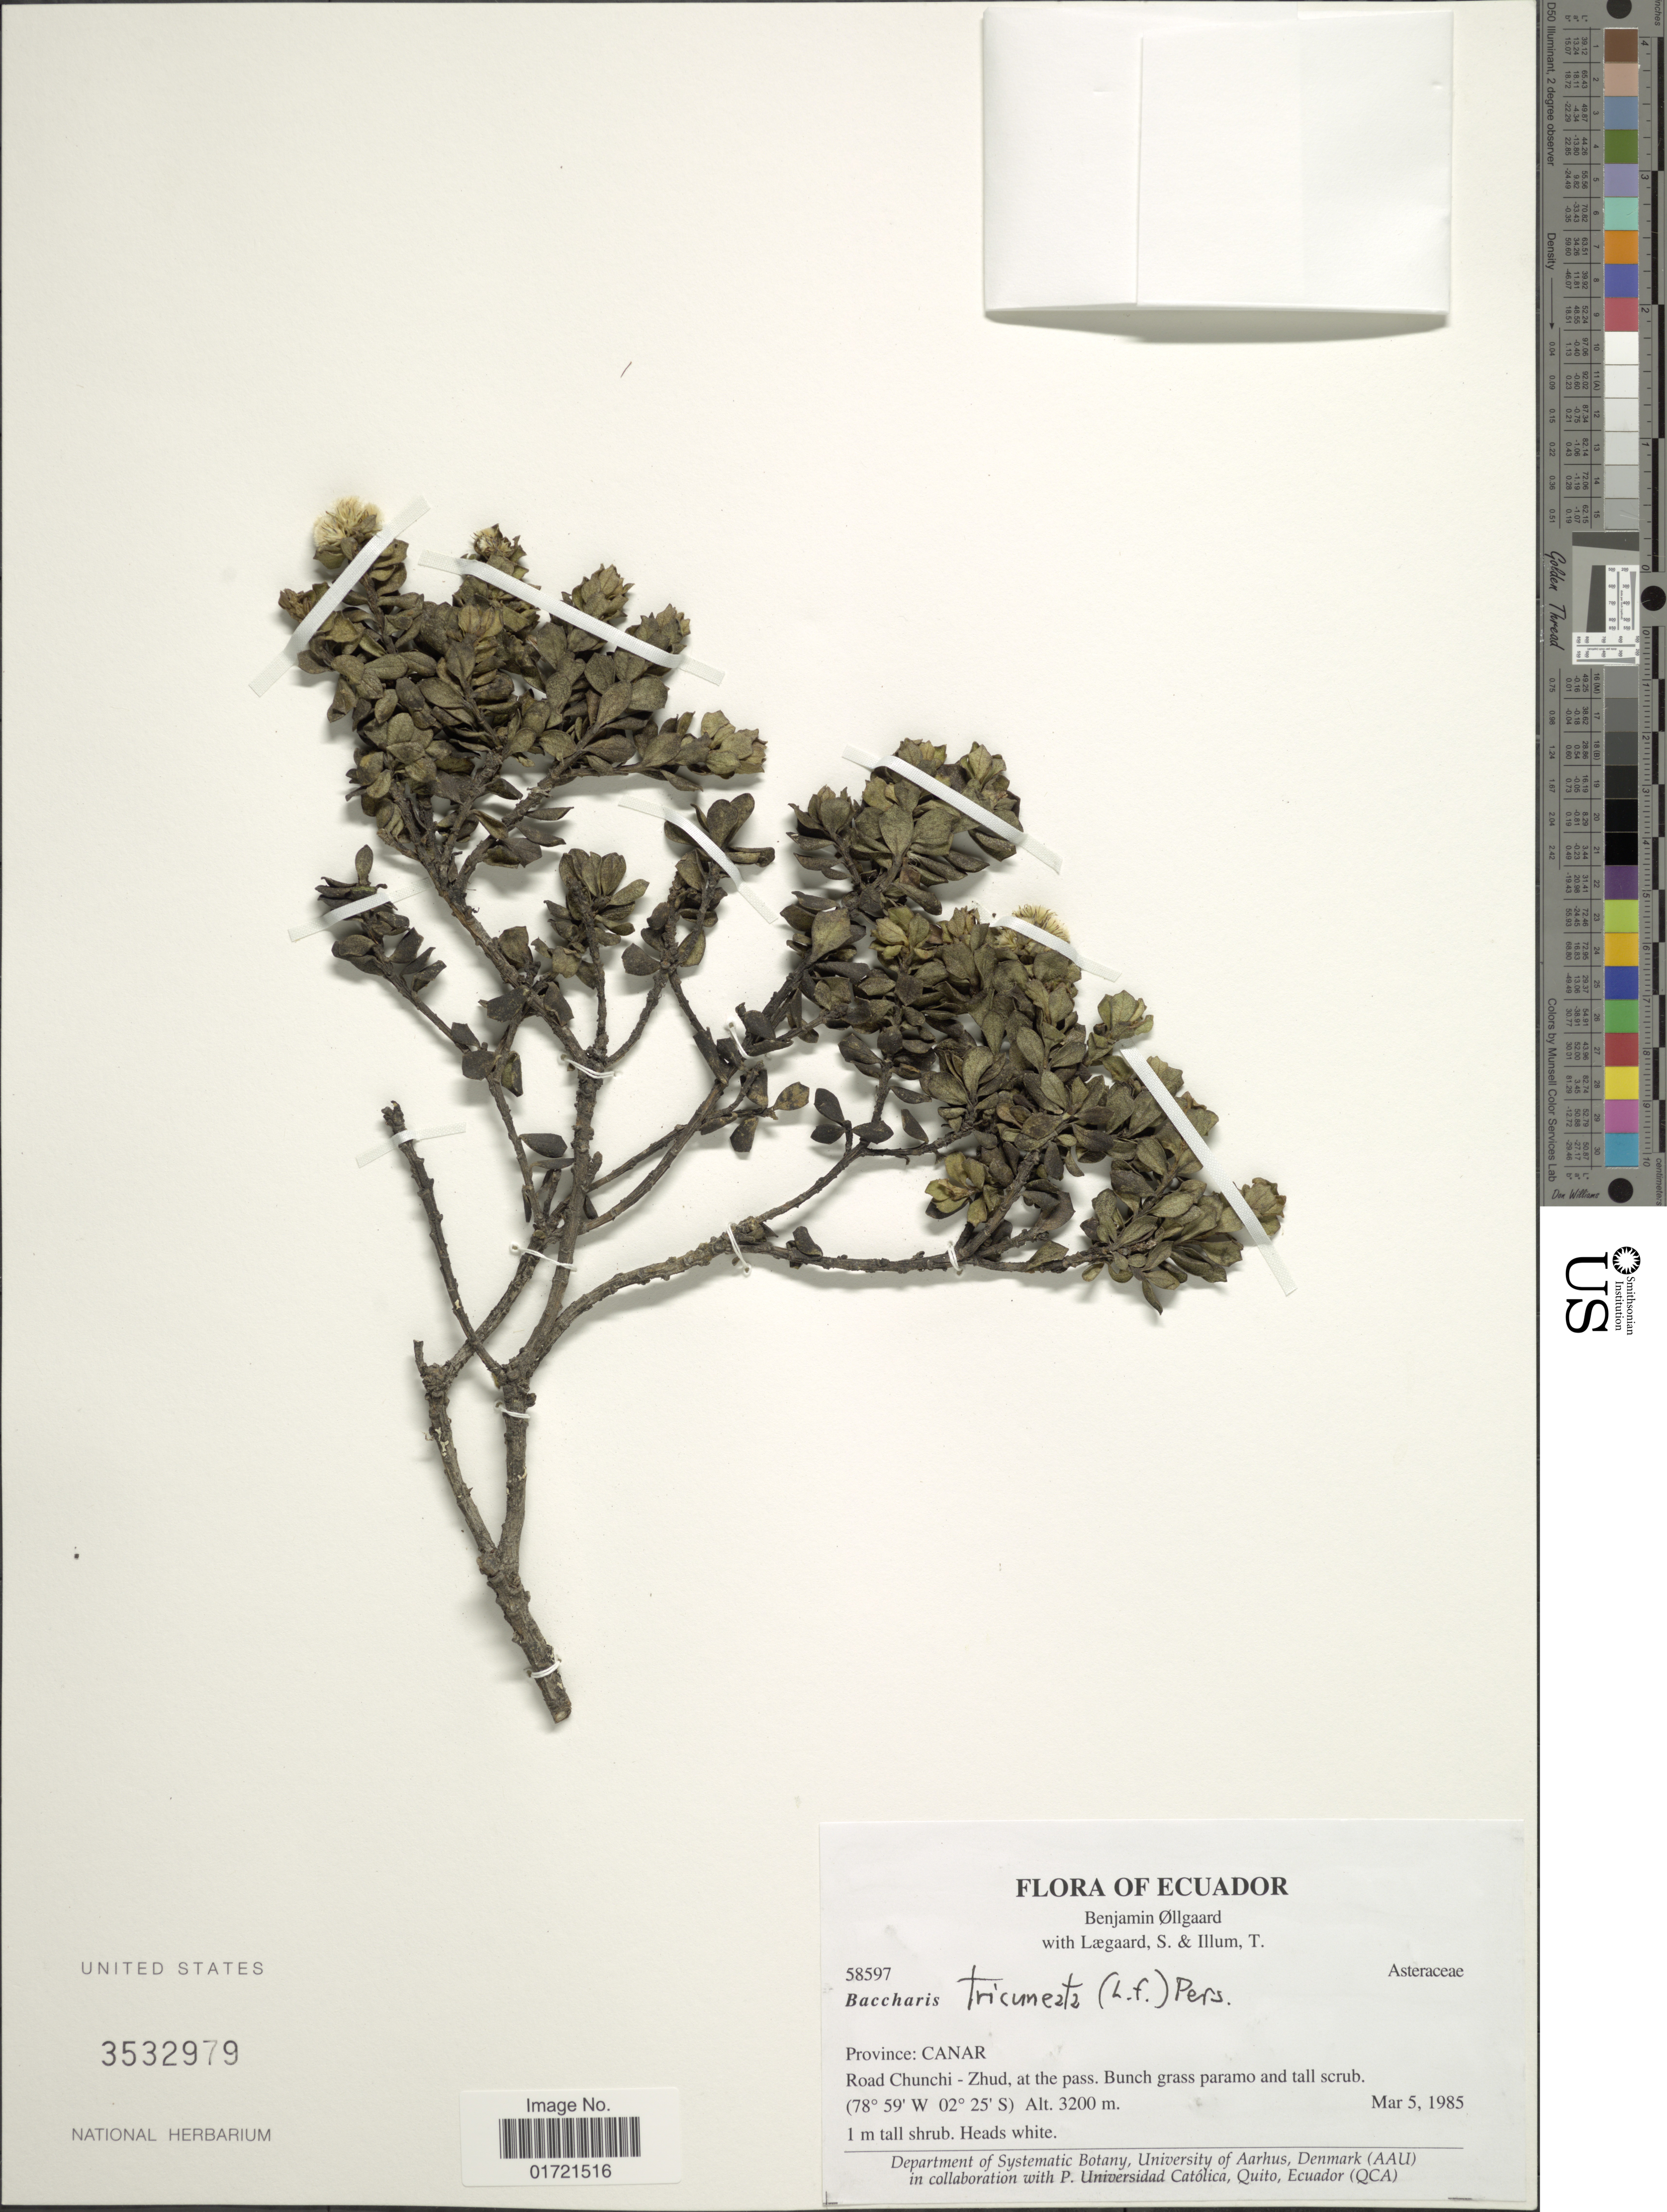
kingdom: Plantae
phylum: Tracheophyta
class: Magnoliopsida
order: Asterales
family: Asteraceae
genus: Baccharis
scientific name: Baccharis tricuneata var. variifolia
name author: (Hieron.) Cuatrec.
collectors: B. Øllgaard, S. Lægaard & T. Illum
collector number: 58597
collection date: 1985-03-05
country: Ecuador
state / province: Cañar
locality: Road Chunchi - Zhud, at the pass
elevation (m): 3200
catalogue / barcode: US 3532979